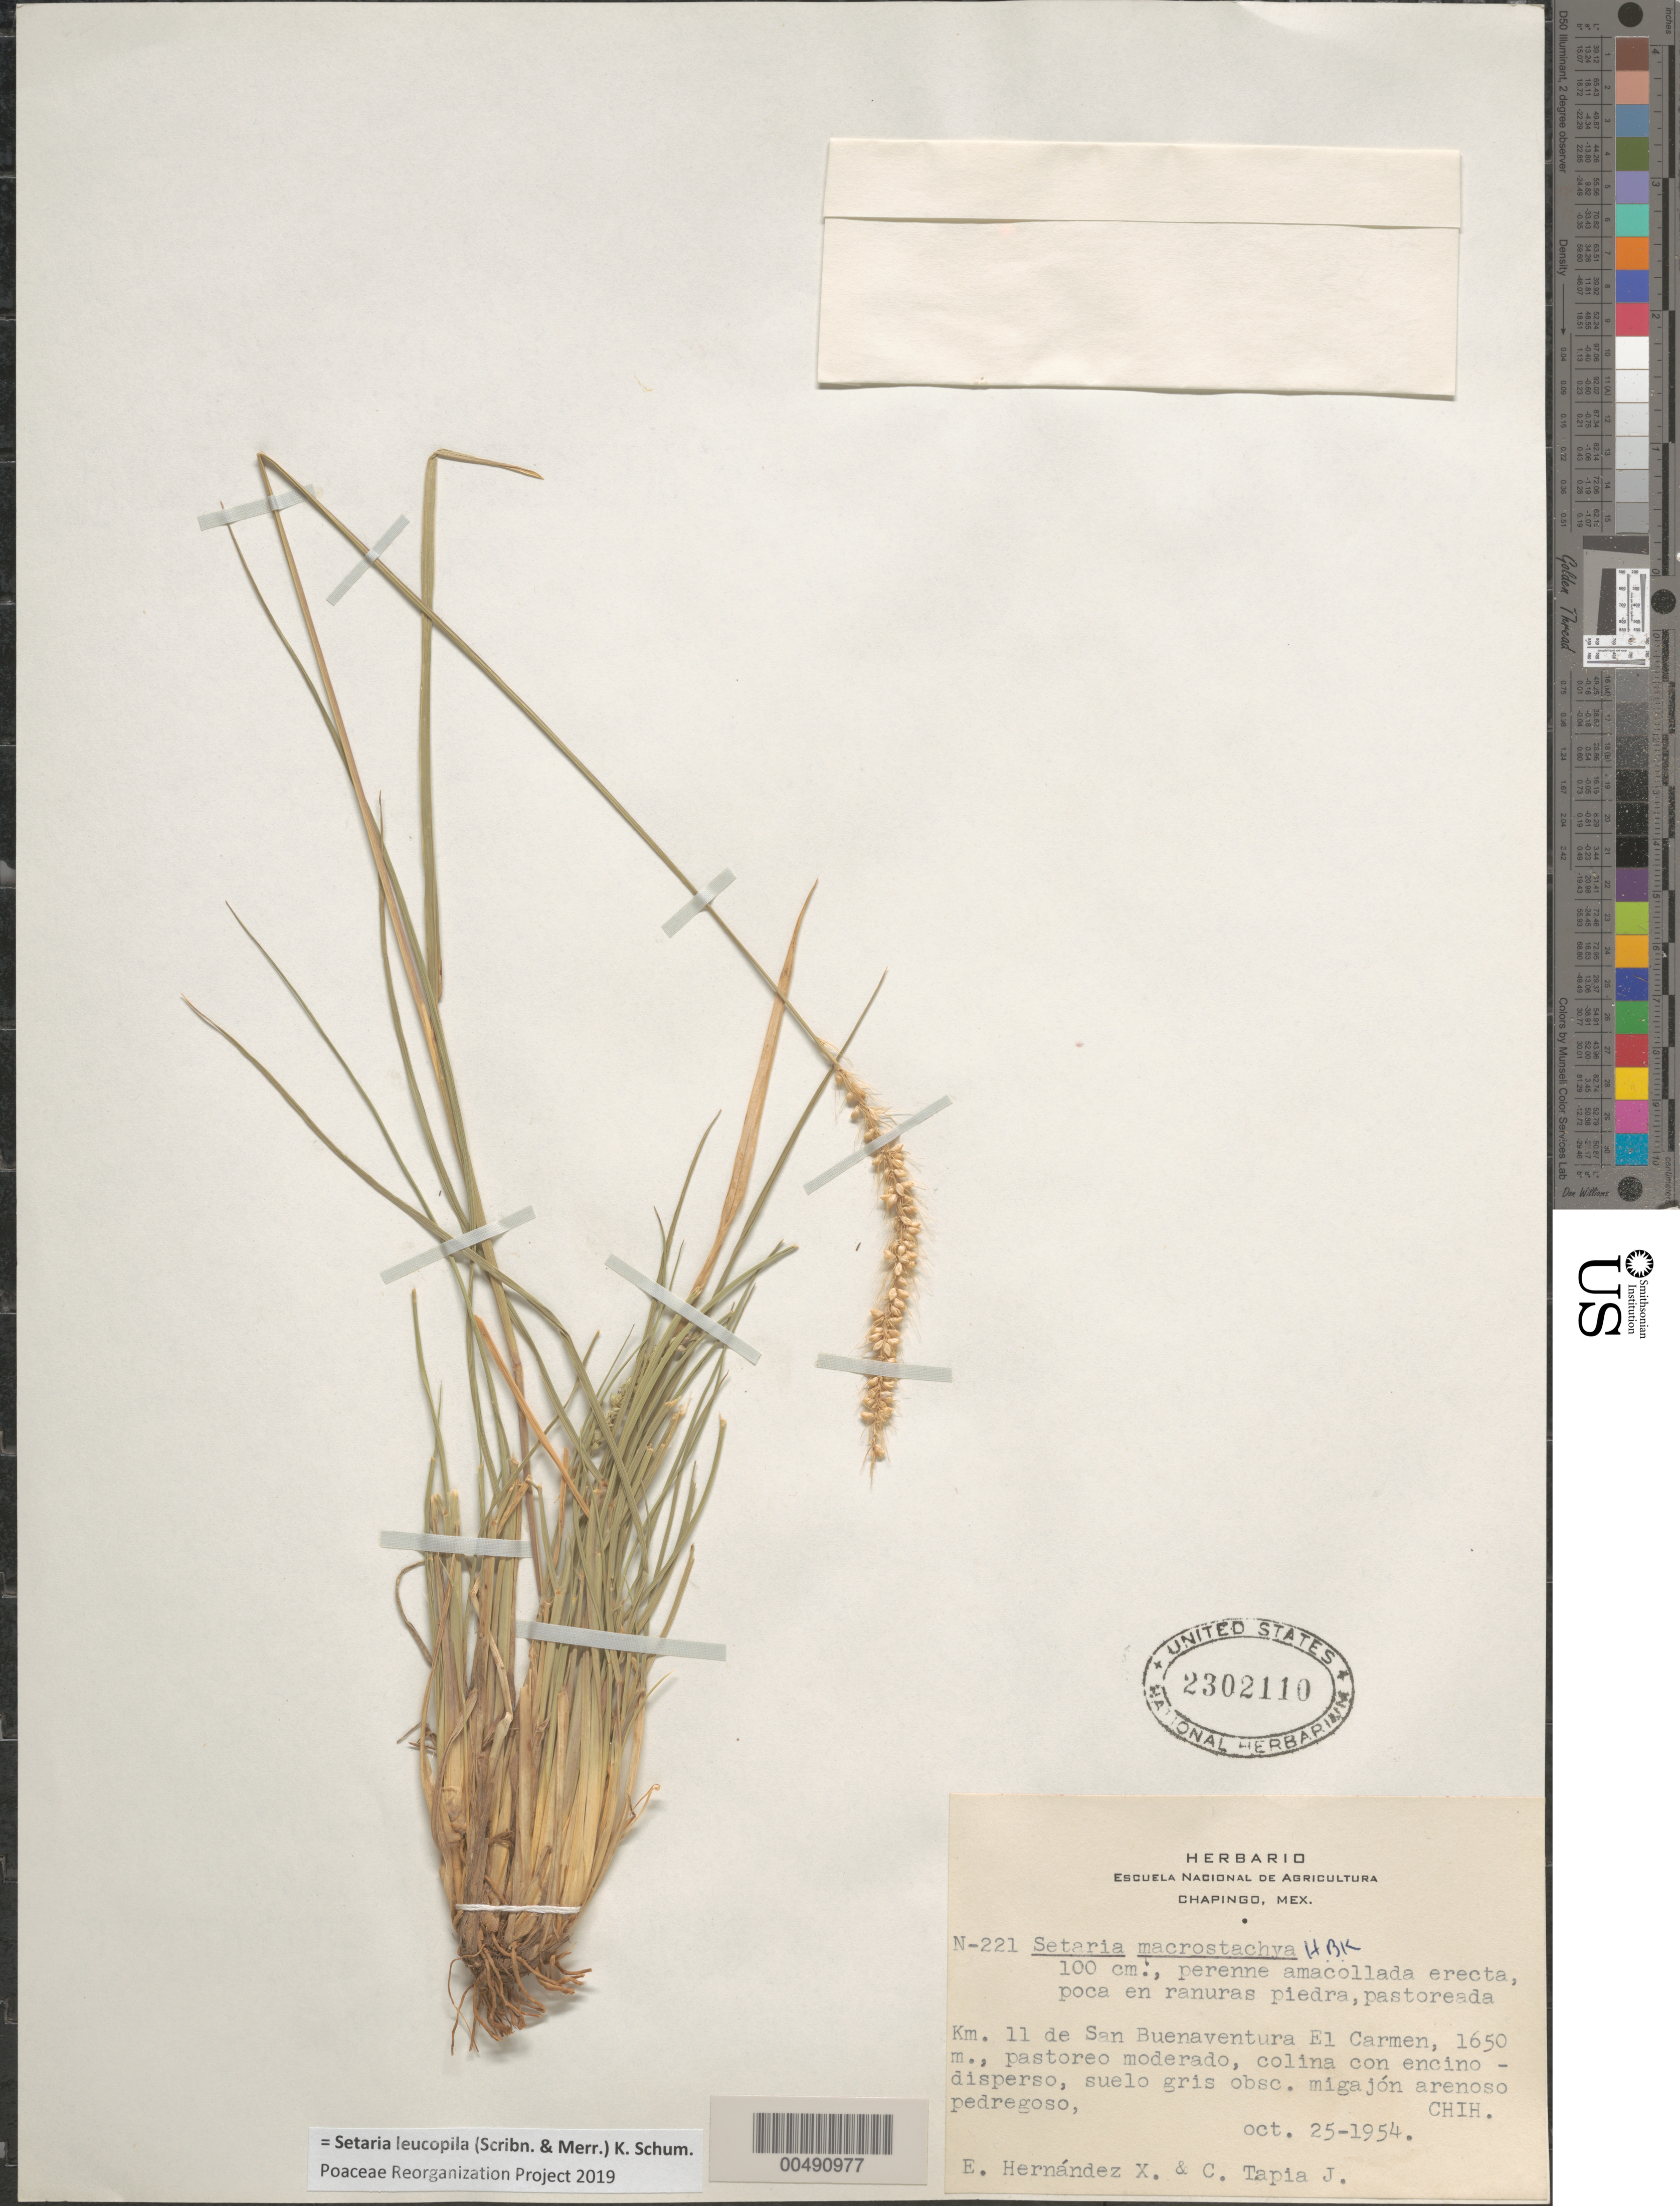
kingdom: Plantae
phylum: Tracheophyta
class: Liliopsida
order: Poales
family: Poaceae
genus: Setaria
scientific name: Setaria leucopila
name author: (Scribn. & Merr.) K. Schum.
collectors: E. I. Hernández-X. & C. Tapia-J.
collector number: N-221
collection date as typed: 25 Oct 1954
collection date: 1954-10-25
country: Mexico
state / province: Chihuahua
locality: Km 11 de San Buenaventura El Carmen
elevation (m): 1650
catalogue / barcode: US 2302110